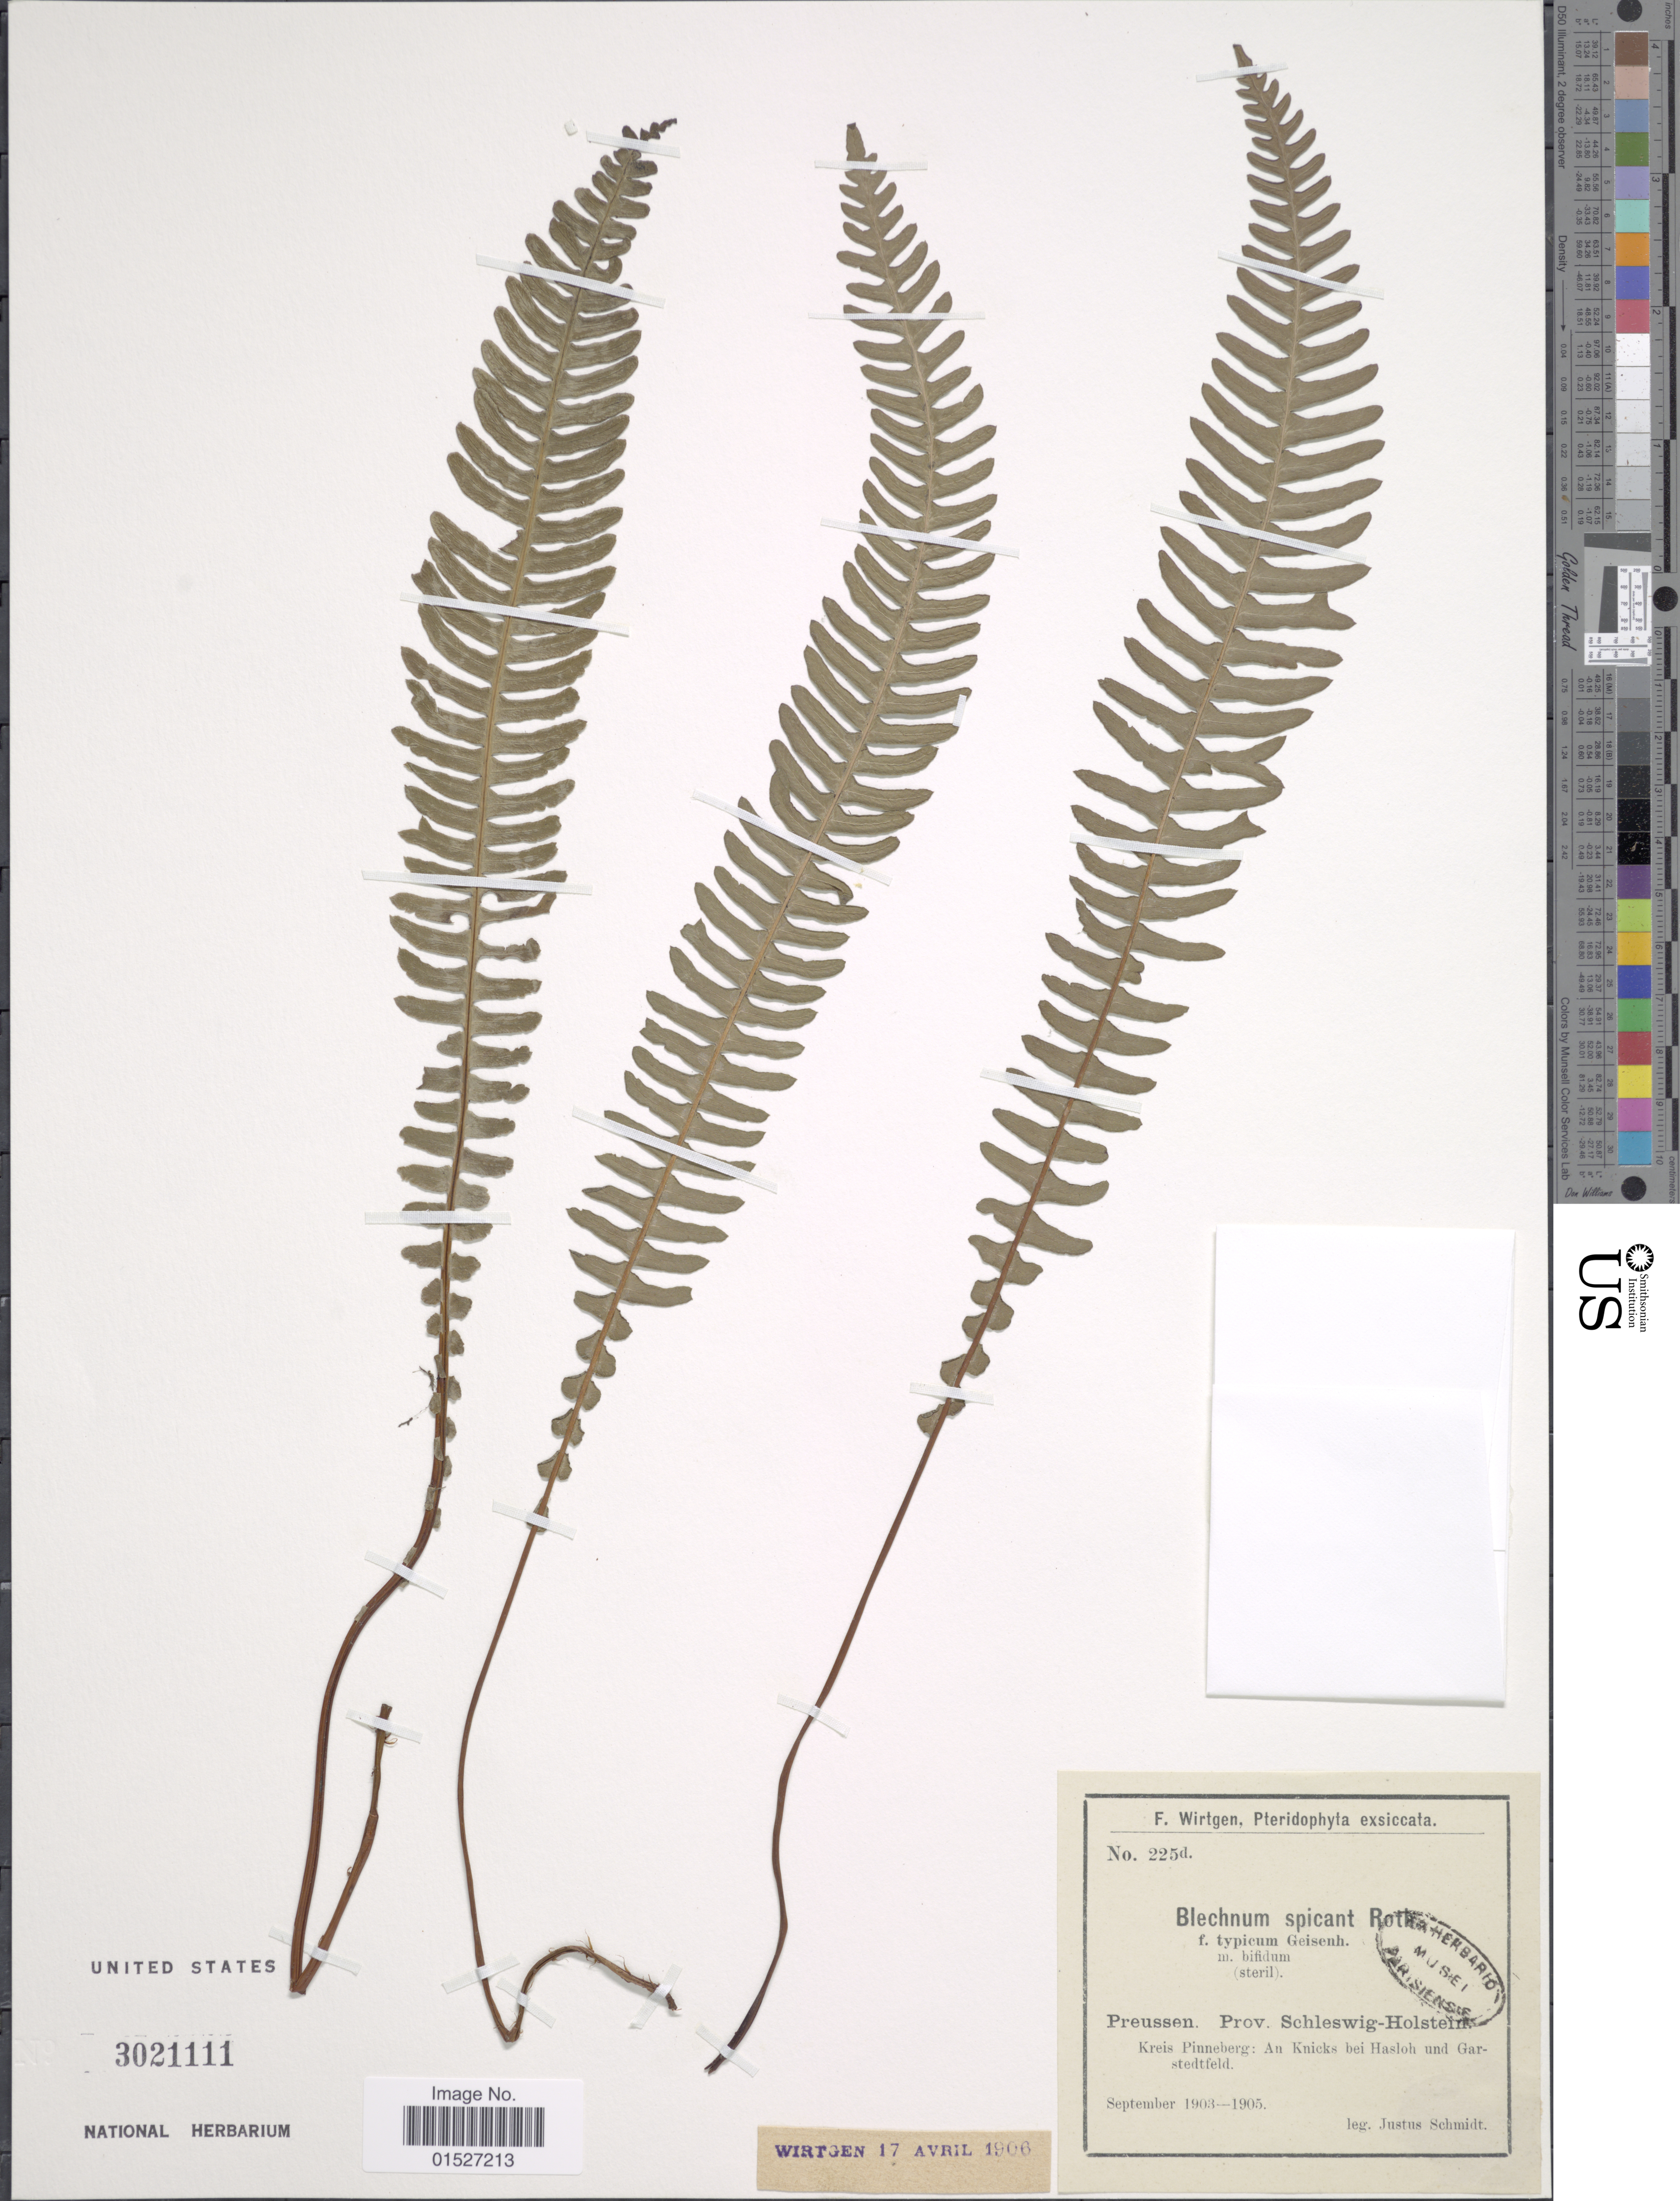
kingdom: Plantae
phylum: Tracheophyta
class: Polypodiopsida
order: Polypodiales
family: Blechnaceae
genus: Blechnum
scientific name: Blechnum spicant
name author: (L.) Sm.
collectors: J. Schmidt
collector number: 225d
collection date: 1903-09/1905-09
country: Germany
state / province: Schleswig-Holstein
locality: Preussen. Prov. Schleswig-Holstein. Kreis Pinneberg: An Knicks bei Hasloh und Garstedtfeld.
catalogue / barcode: US 3021111